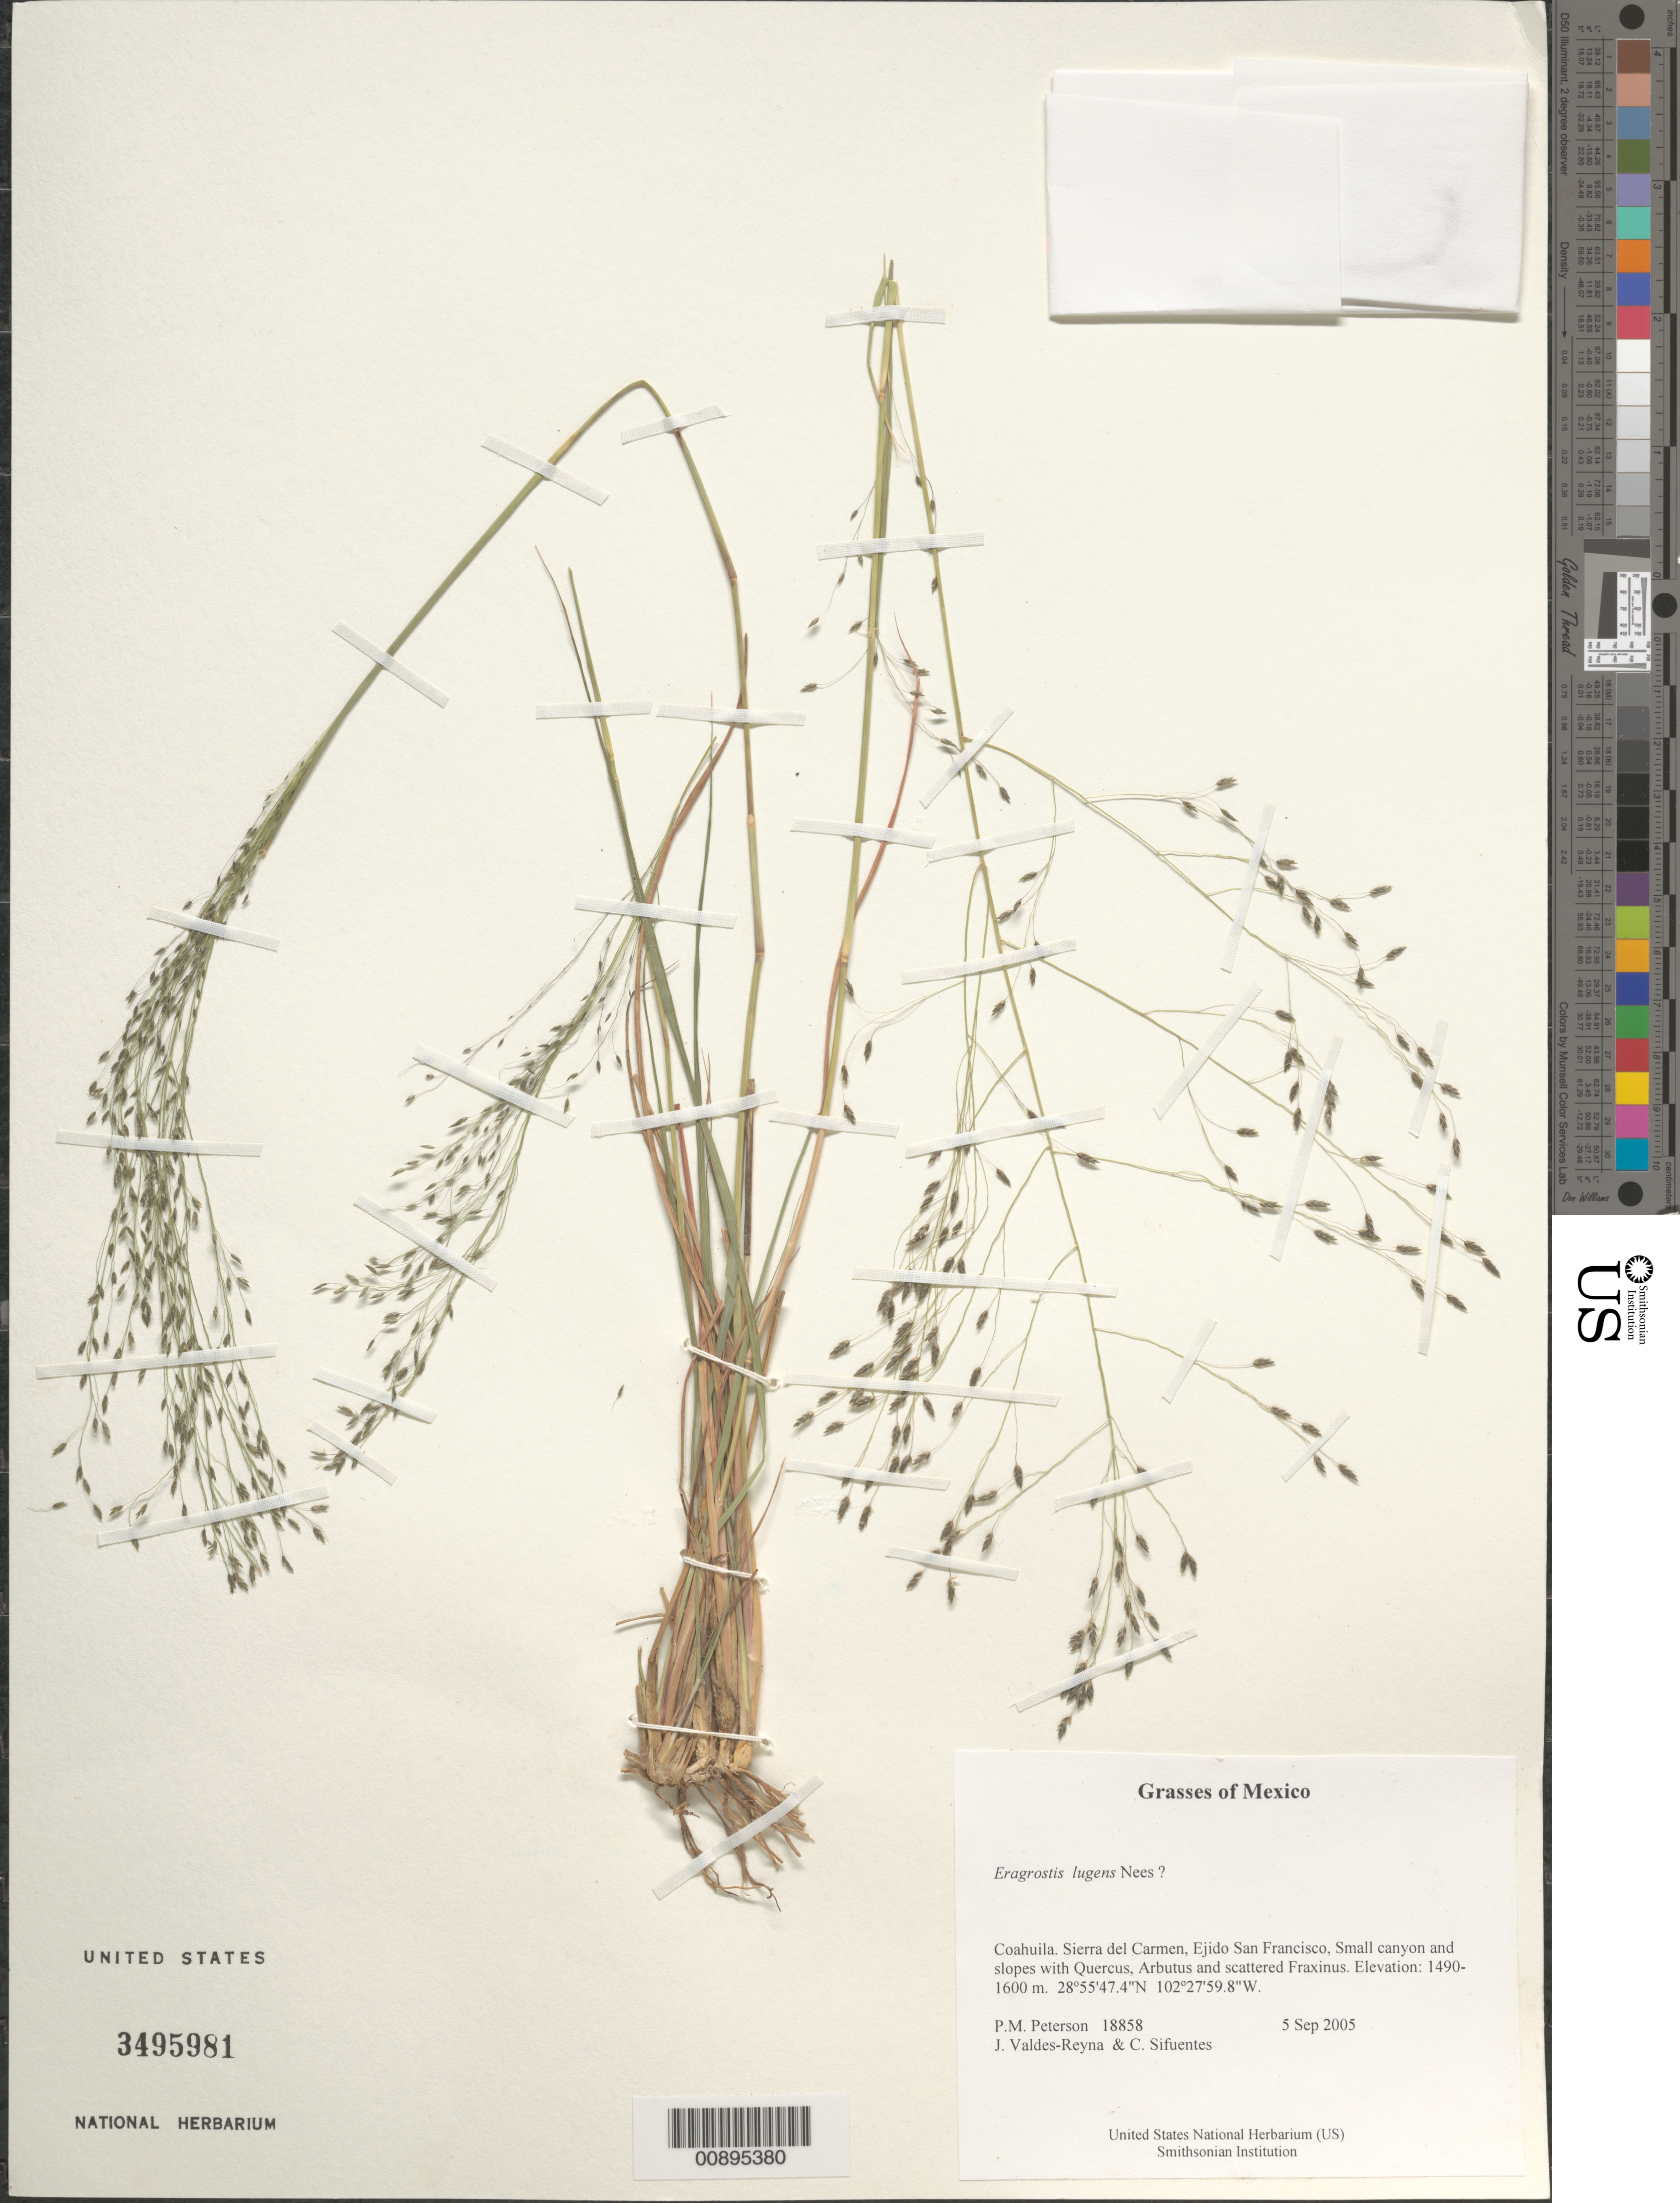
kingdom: Plantae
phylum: Tracheophyta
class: Liliopsida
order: Poales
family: Poaceae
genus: Eragrostis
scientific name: Eragrostis lugens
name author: Nees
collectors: P. M. Peterson, J. Valdés-Reyna & C. Sifuentes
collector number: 18858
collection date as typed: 05 Sep 2005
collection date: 2005-09-05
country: Mexico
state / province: Coahuila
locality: Sierra del Carmen, Ejido San Francisco, Small canyon and slopes with Quercus, Arbutus and scattered Fraxinus.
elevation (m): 1490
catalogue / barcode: US 3495981